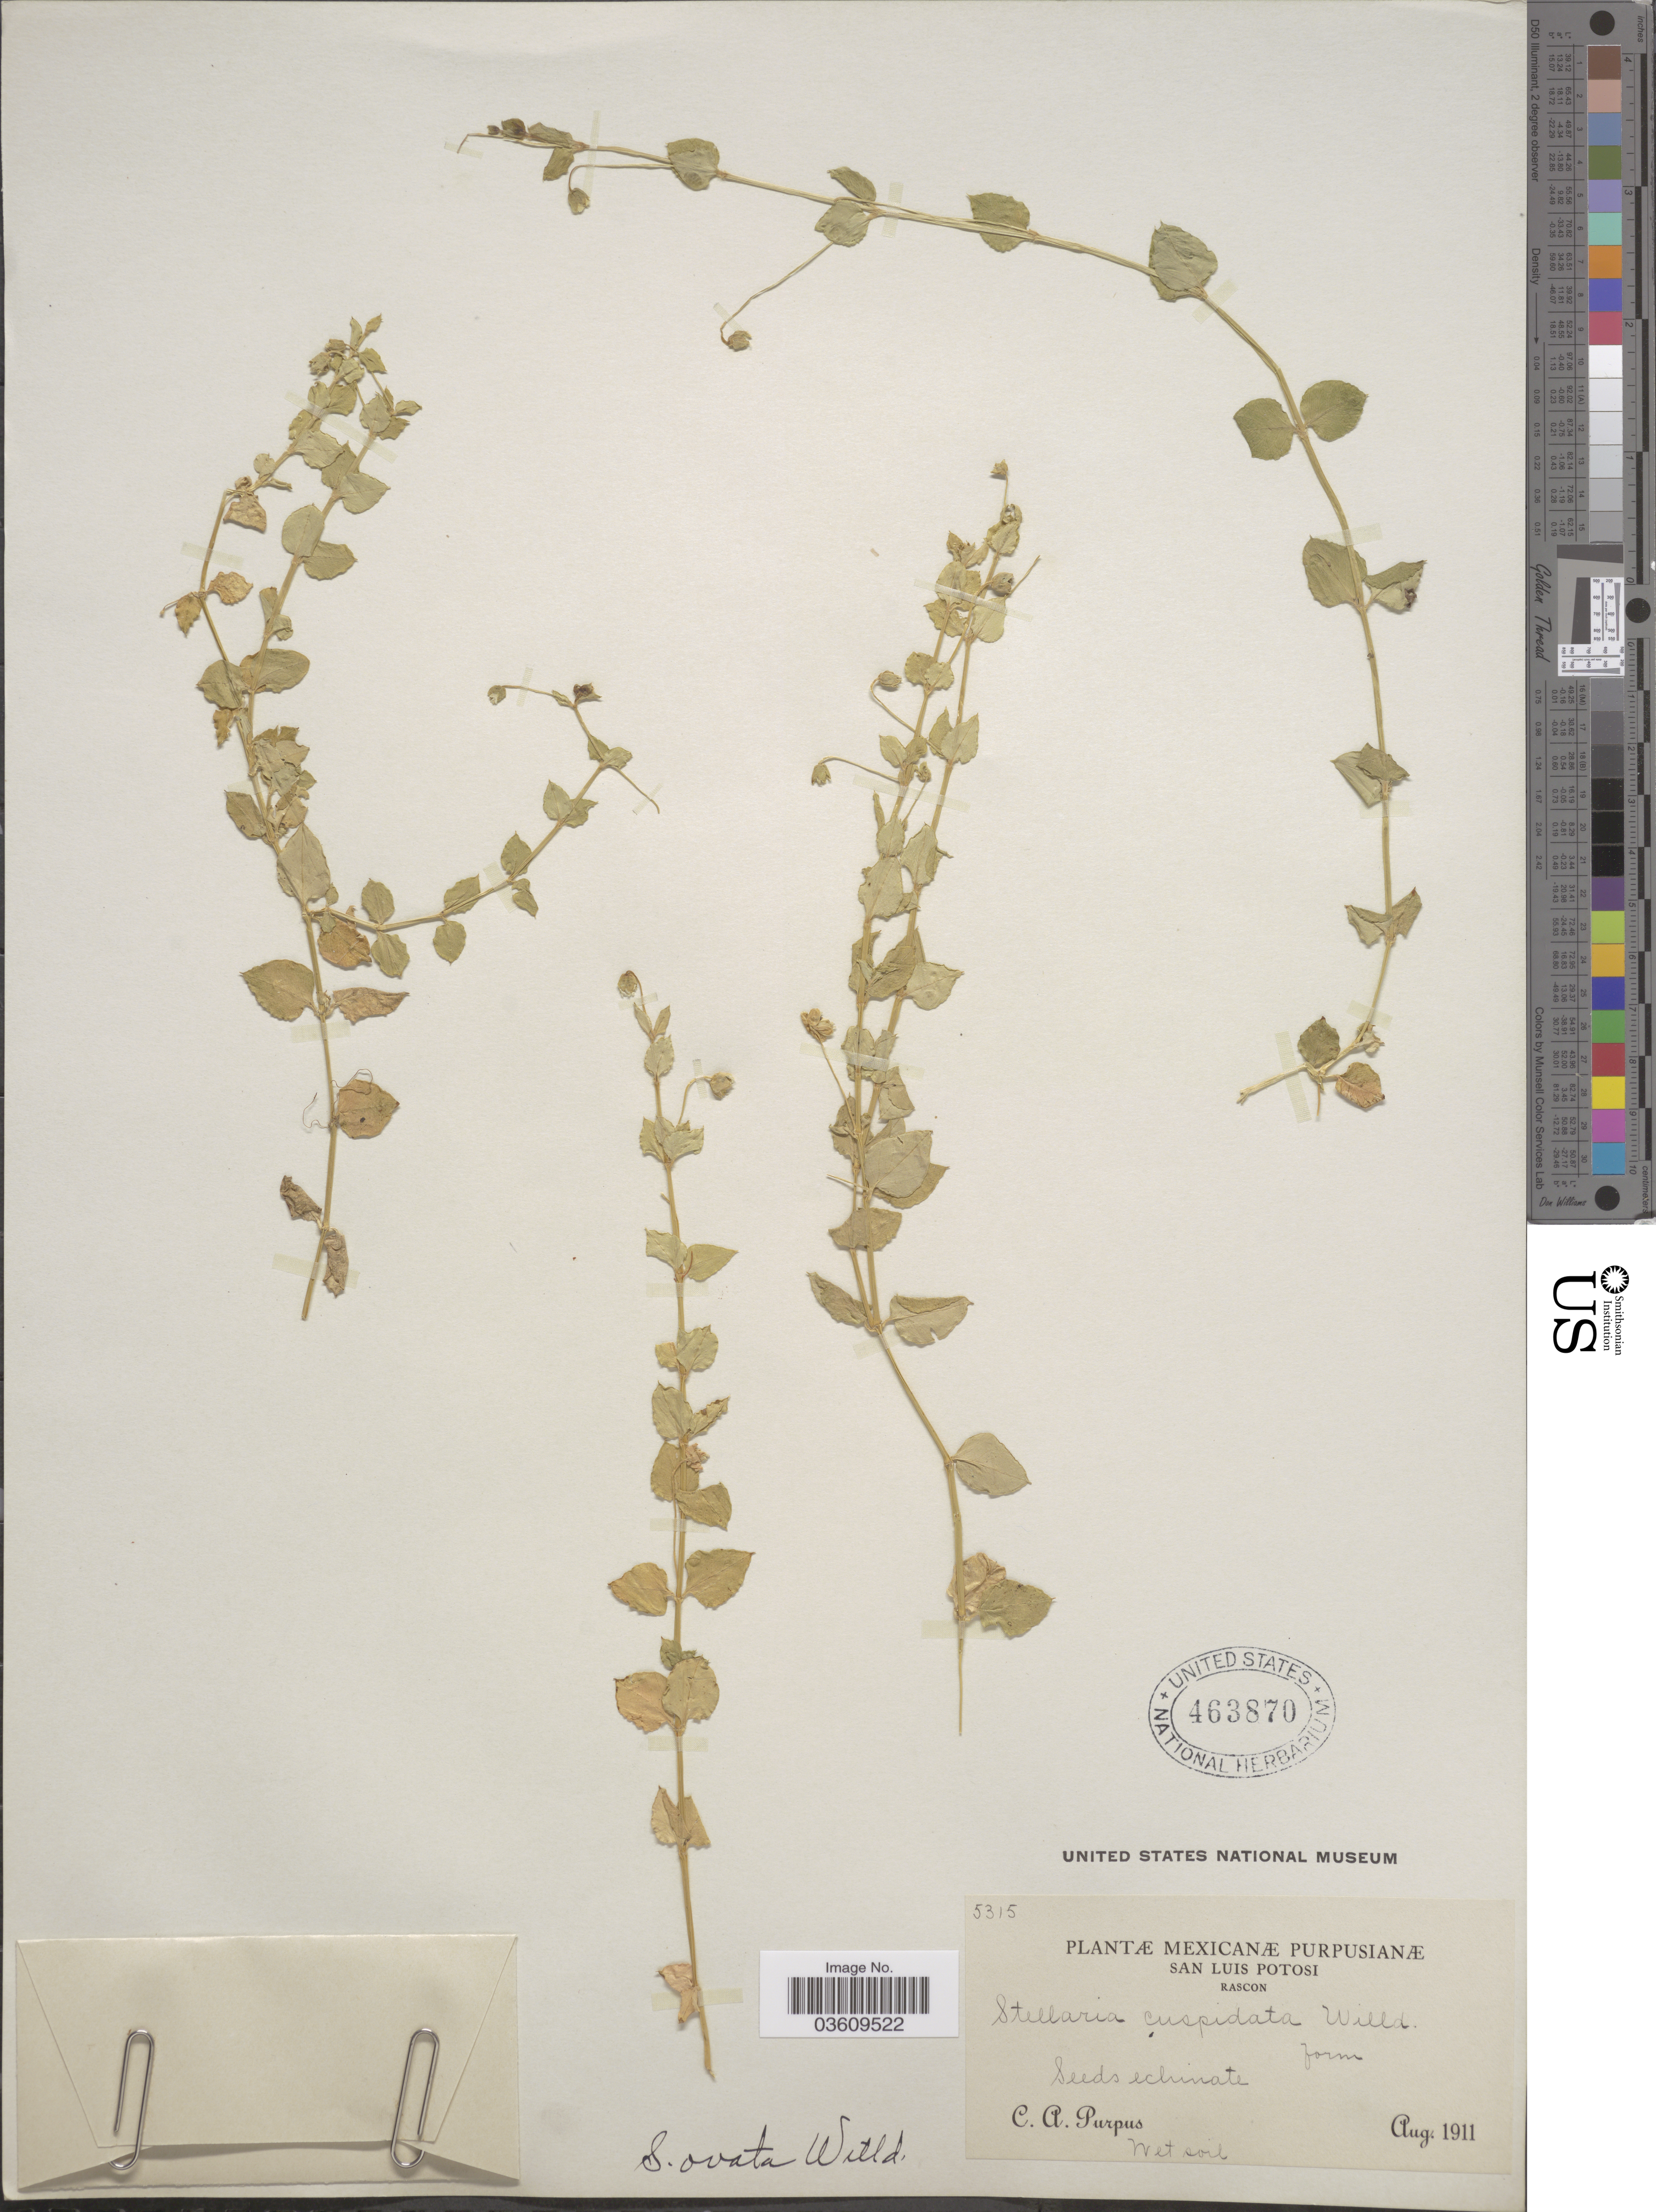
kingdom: Plantae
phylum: Tracheophyta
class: Magnoliopsida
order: Caryophyllales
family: Caryophyllaceae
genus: Stellaria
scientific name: Stellaria ovata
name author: Willd.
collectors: C. A. Purpus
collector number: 5315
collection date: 1911-08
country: Mexico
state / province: San Luis Potosí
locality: Rascon.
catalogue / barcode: US 463870